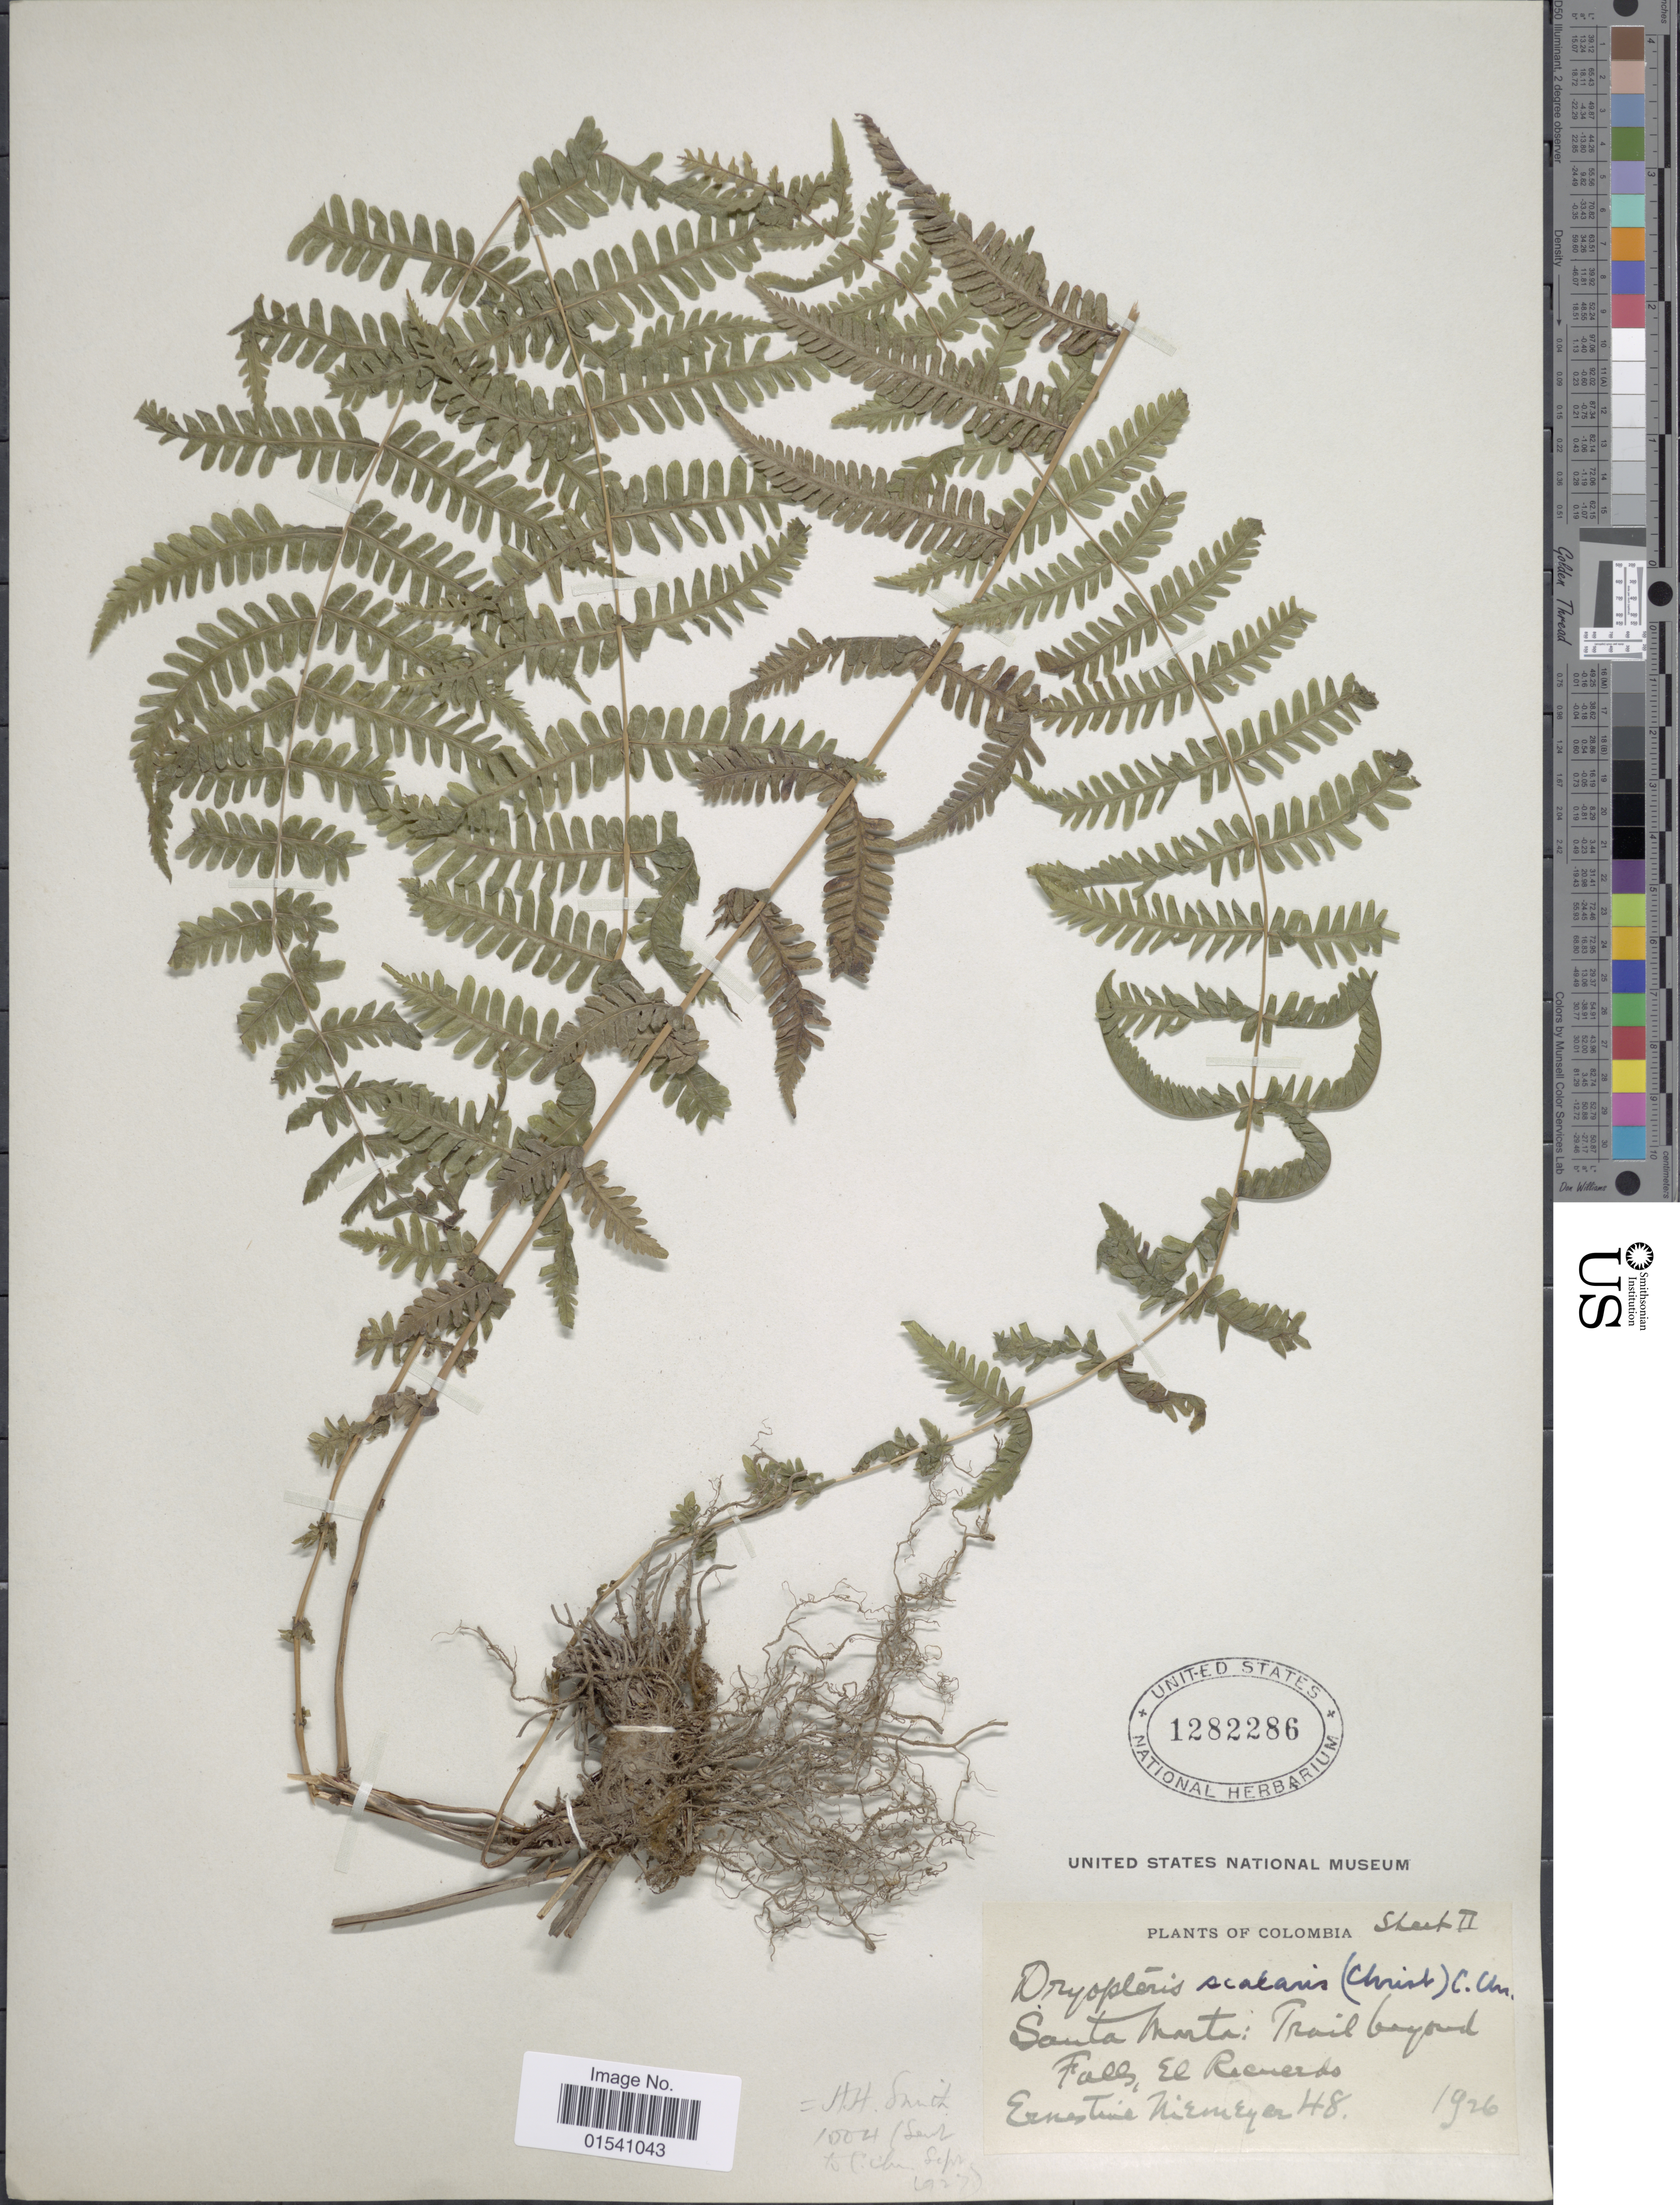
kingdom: Plantae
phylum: Tracheophyta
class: Polypodiopsida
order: Polypodiales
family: Thelypteridaceae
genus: Amauropelta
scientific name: Amauropelta scalaris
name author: (Christ) Á. Löve & D. Löve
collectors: E. H. Niemeyer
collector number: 48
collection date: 1926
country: Colombia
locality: Santa Marta: Trail beyond Falls, El Recuerdo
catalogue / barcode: US 1282286